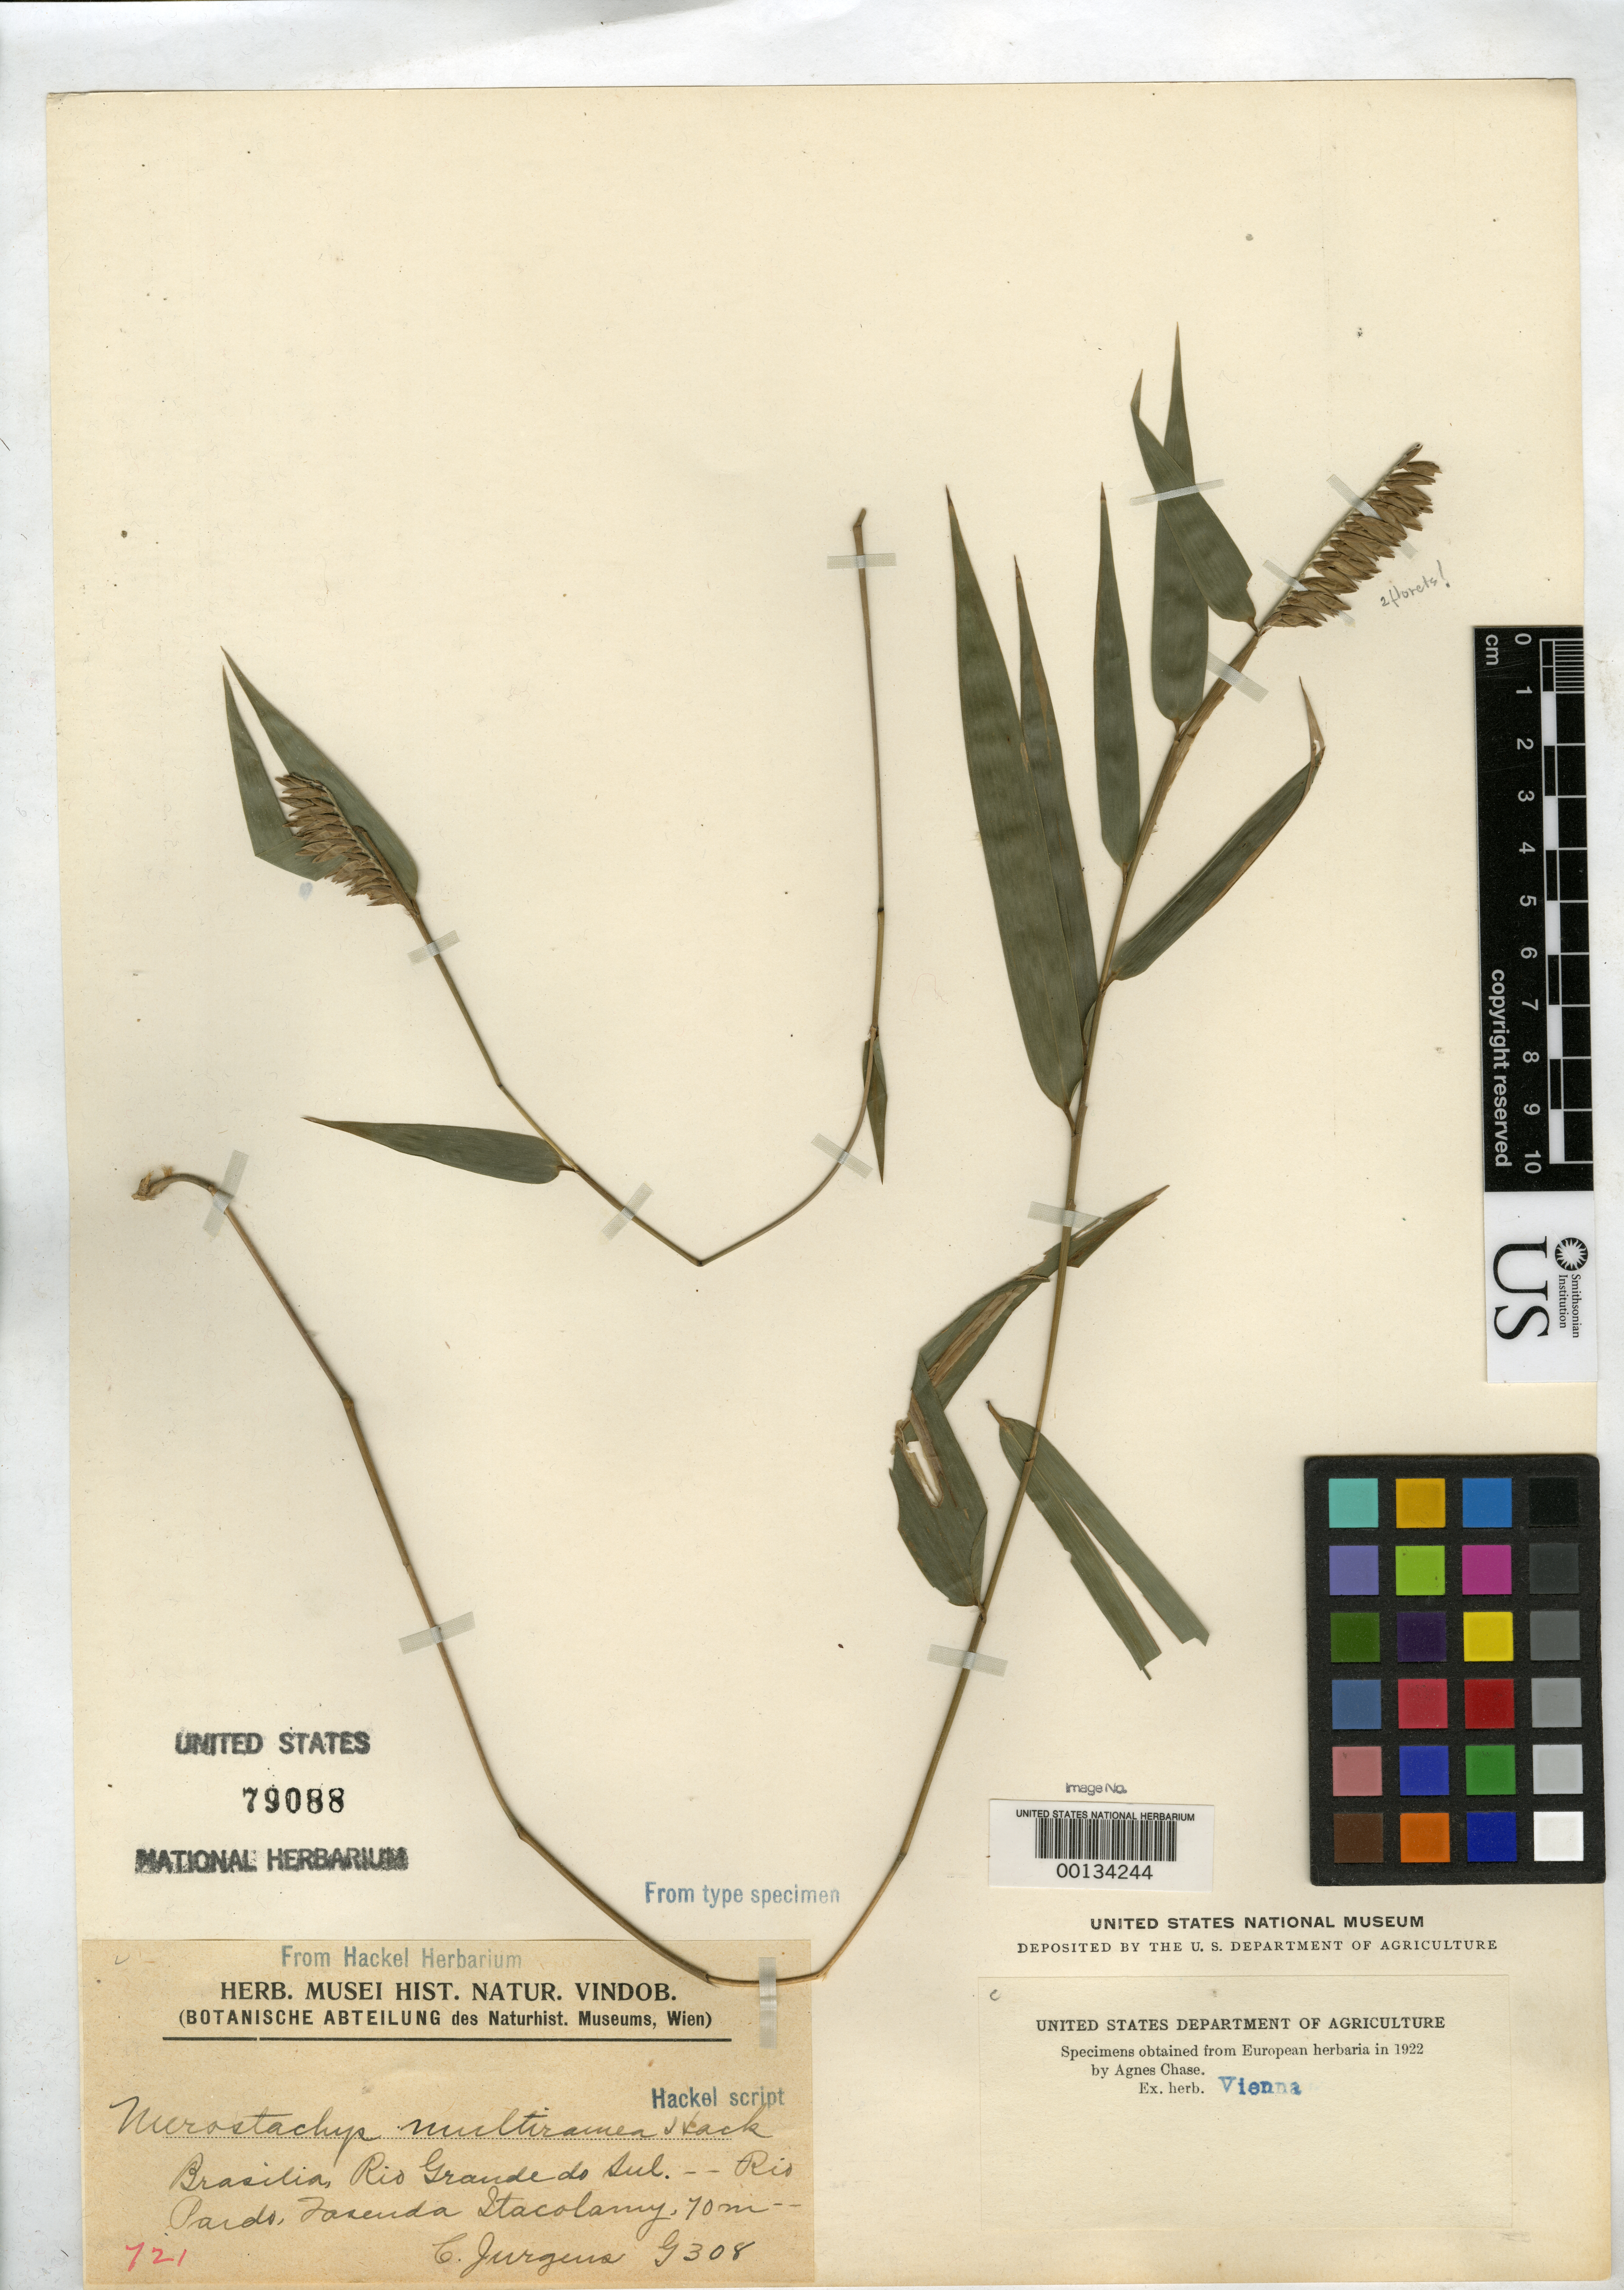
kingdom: Plantae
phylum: Tracheophyta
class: Liliopsida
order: Poales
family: Poaceae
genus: Merostachys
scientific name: Merostachys multiramea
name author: Hack.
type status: Isotype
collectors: C. Juergens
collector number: G 308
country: Brazil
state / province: Rio Grande do Sul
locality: Rio Pardo, Fasenda Itacolamy.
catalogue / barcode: US 79088